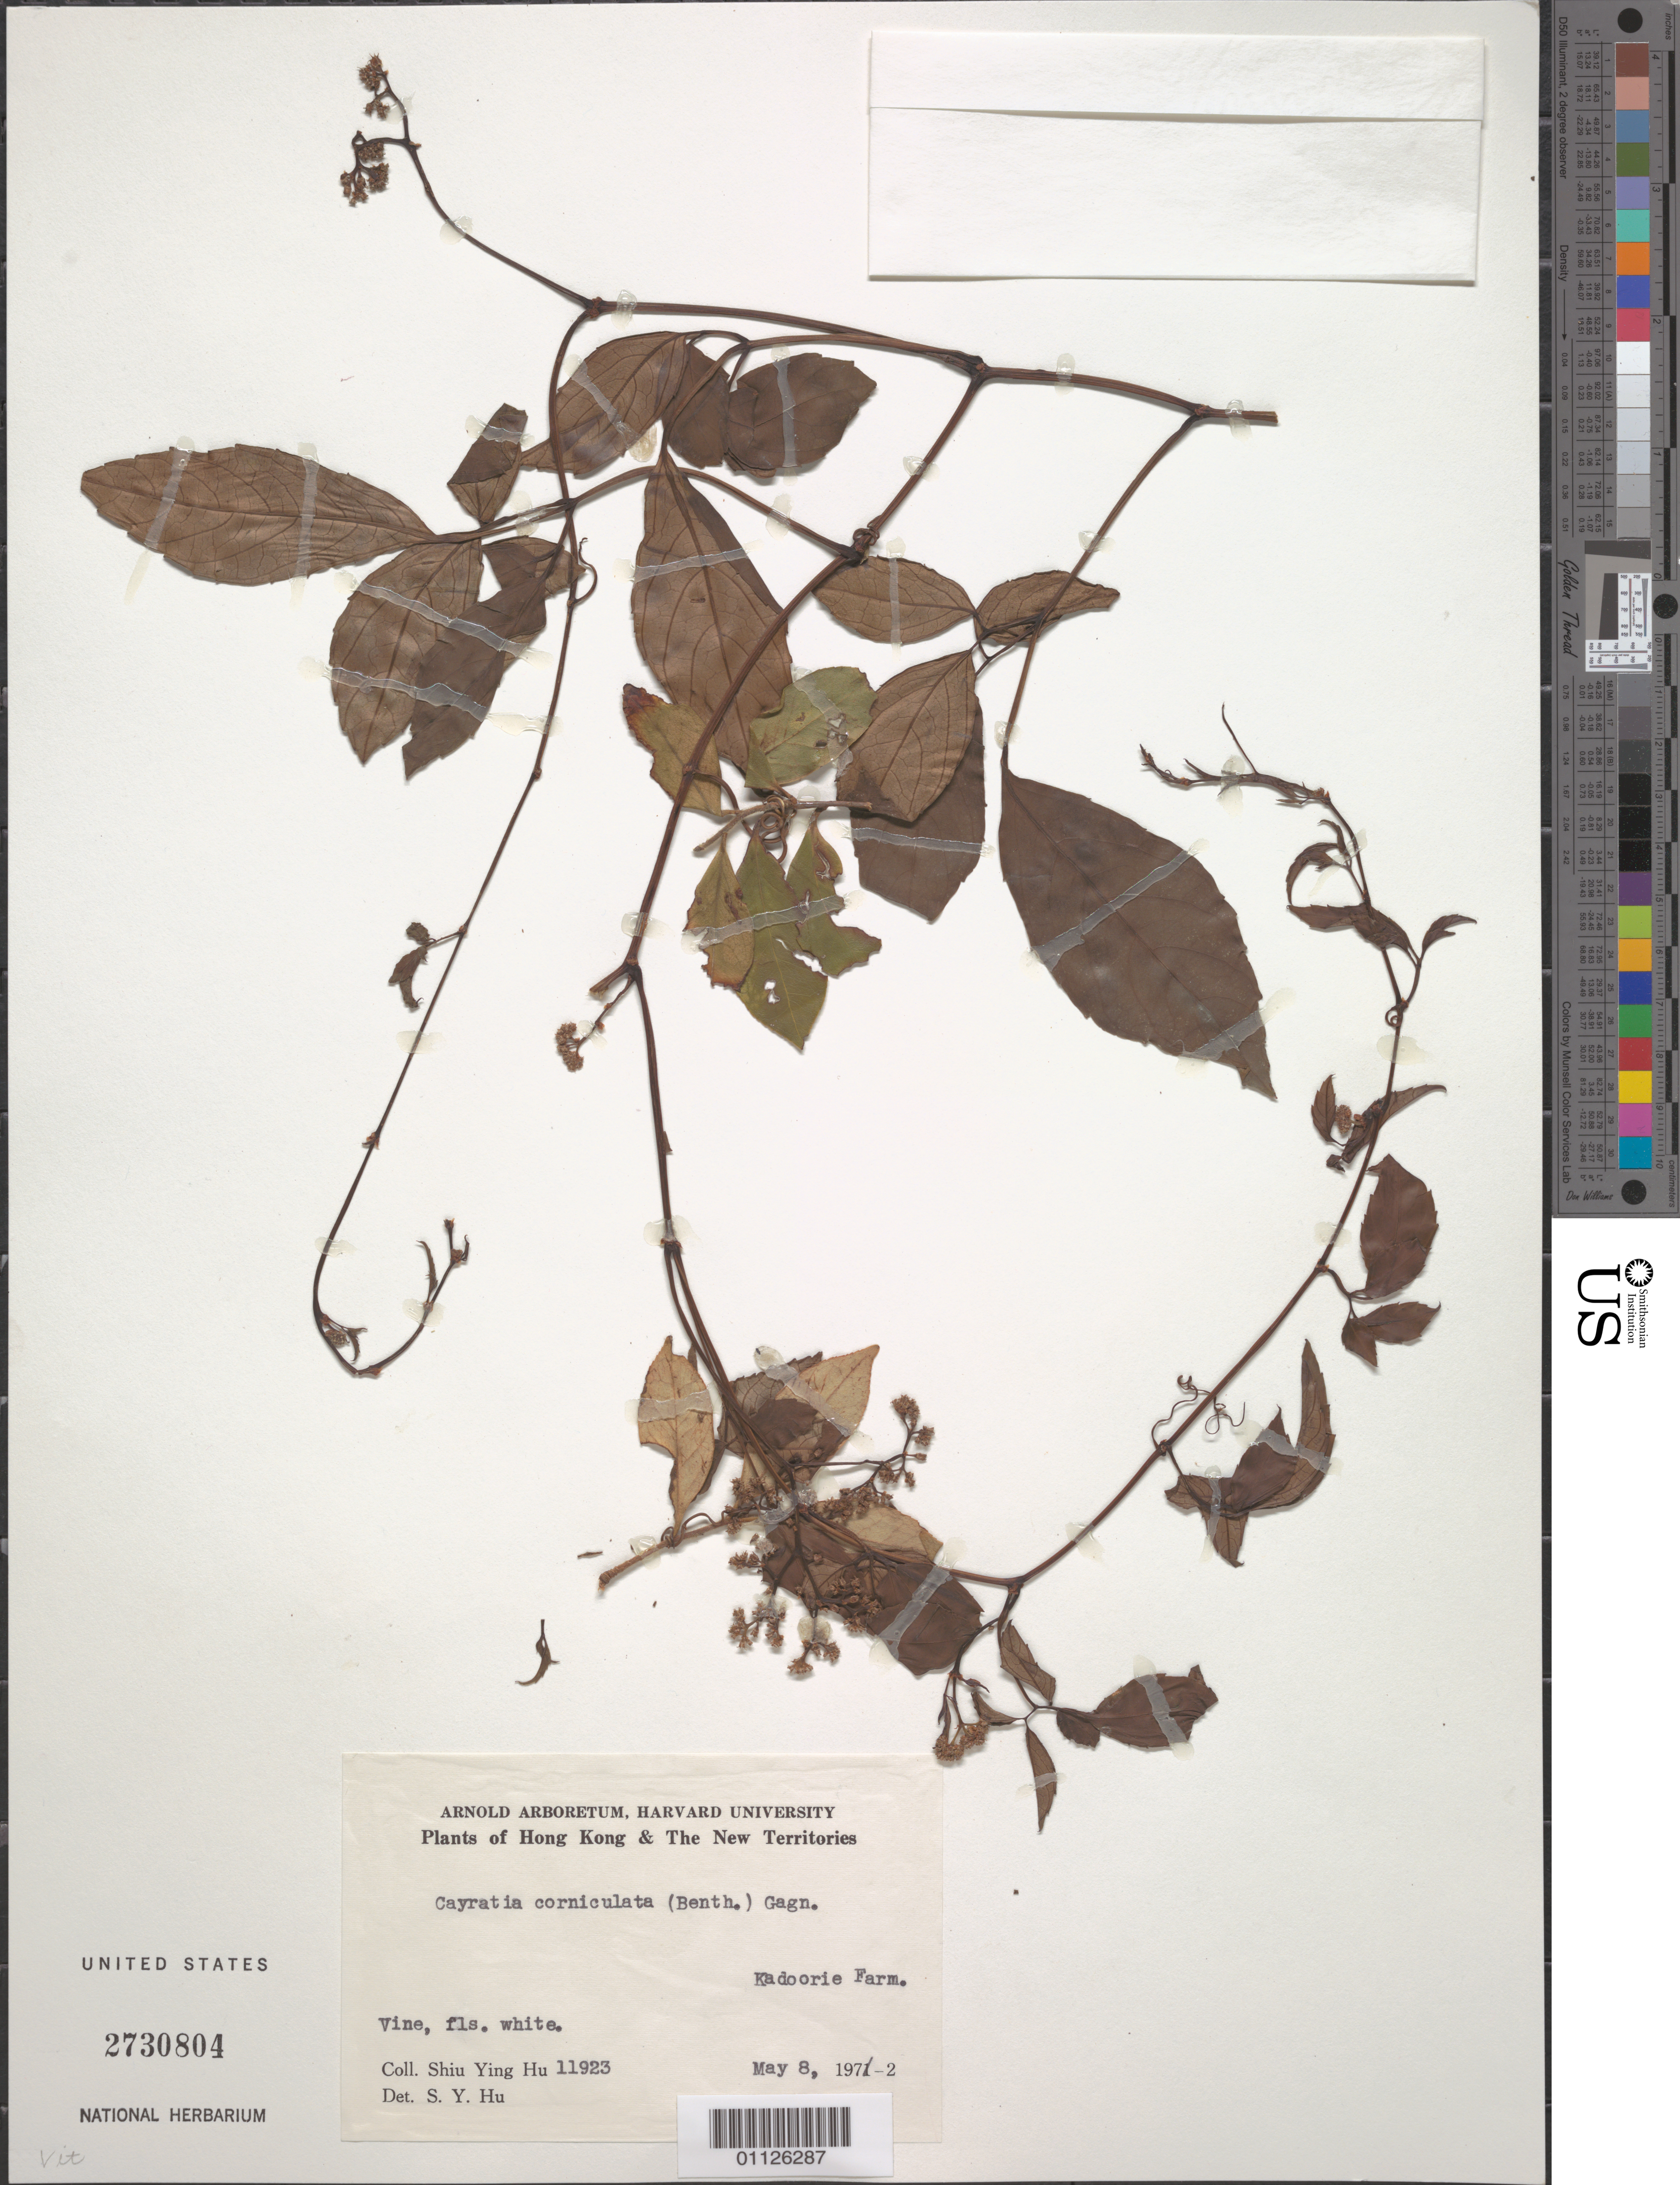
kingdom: Plantae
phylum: Tracheophyta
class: Magnoliopsida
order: Vitales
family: Vitaceae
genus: Causonis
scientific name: Causonis corniculata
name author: (Benth.) J. Wen & L.M. Lu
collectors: S. Y. Hu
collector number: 11923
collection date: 1972-05-08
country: China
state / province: Hong Kong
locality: Kadoorie Farm.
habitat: Vine.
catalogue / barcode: US 2730804